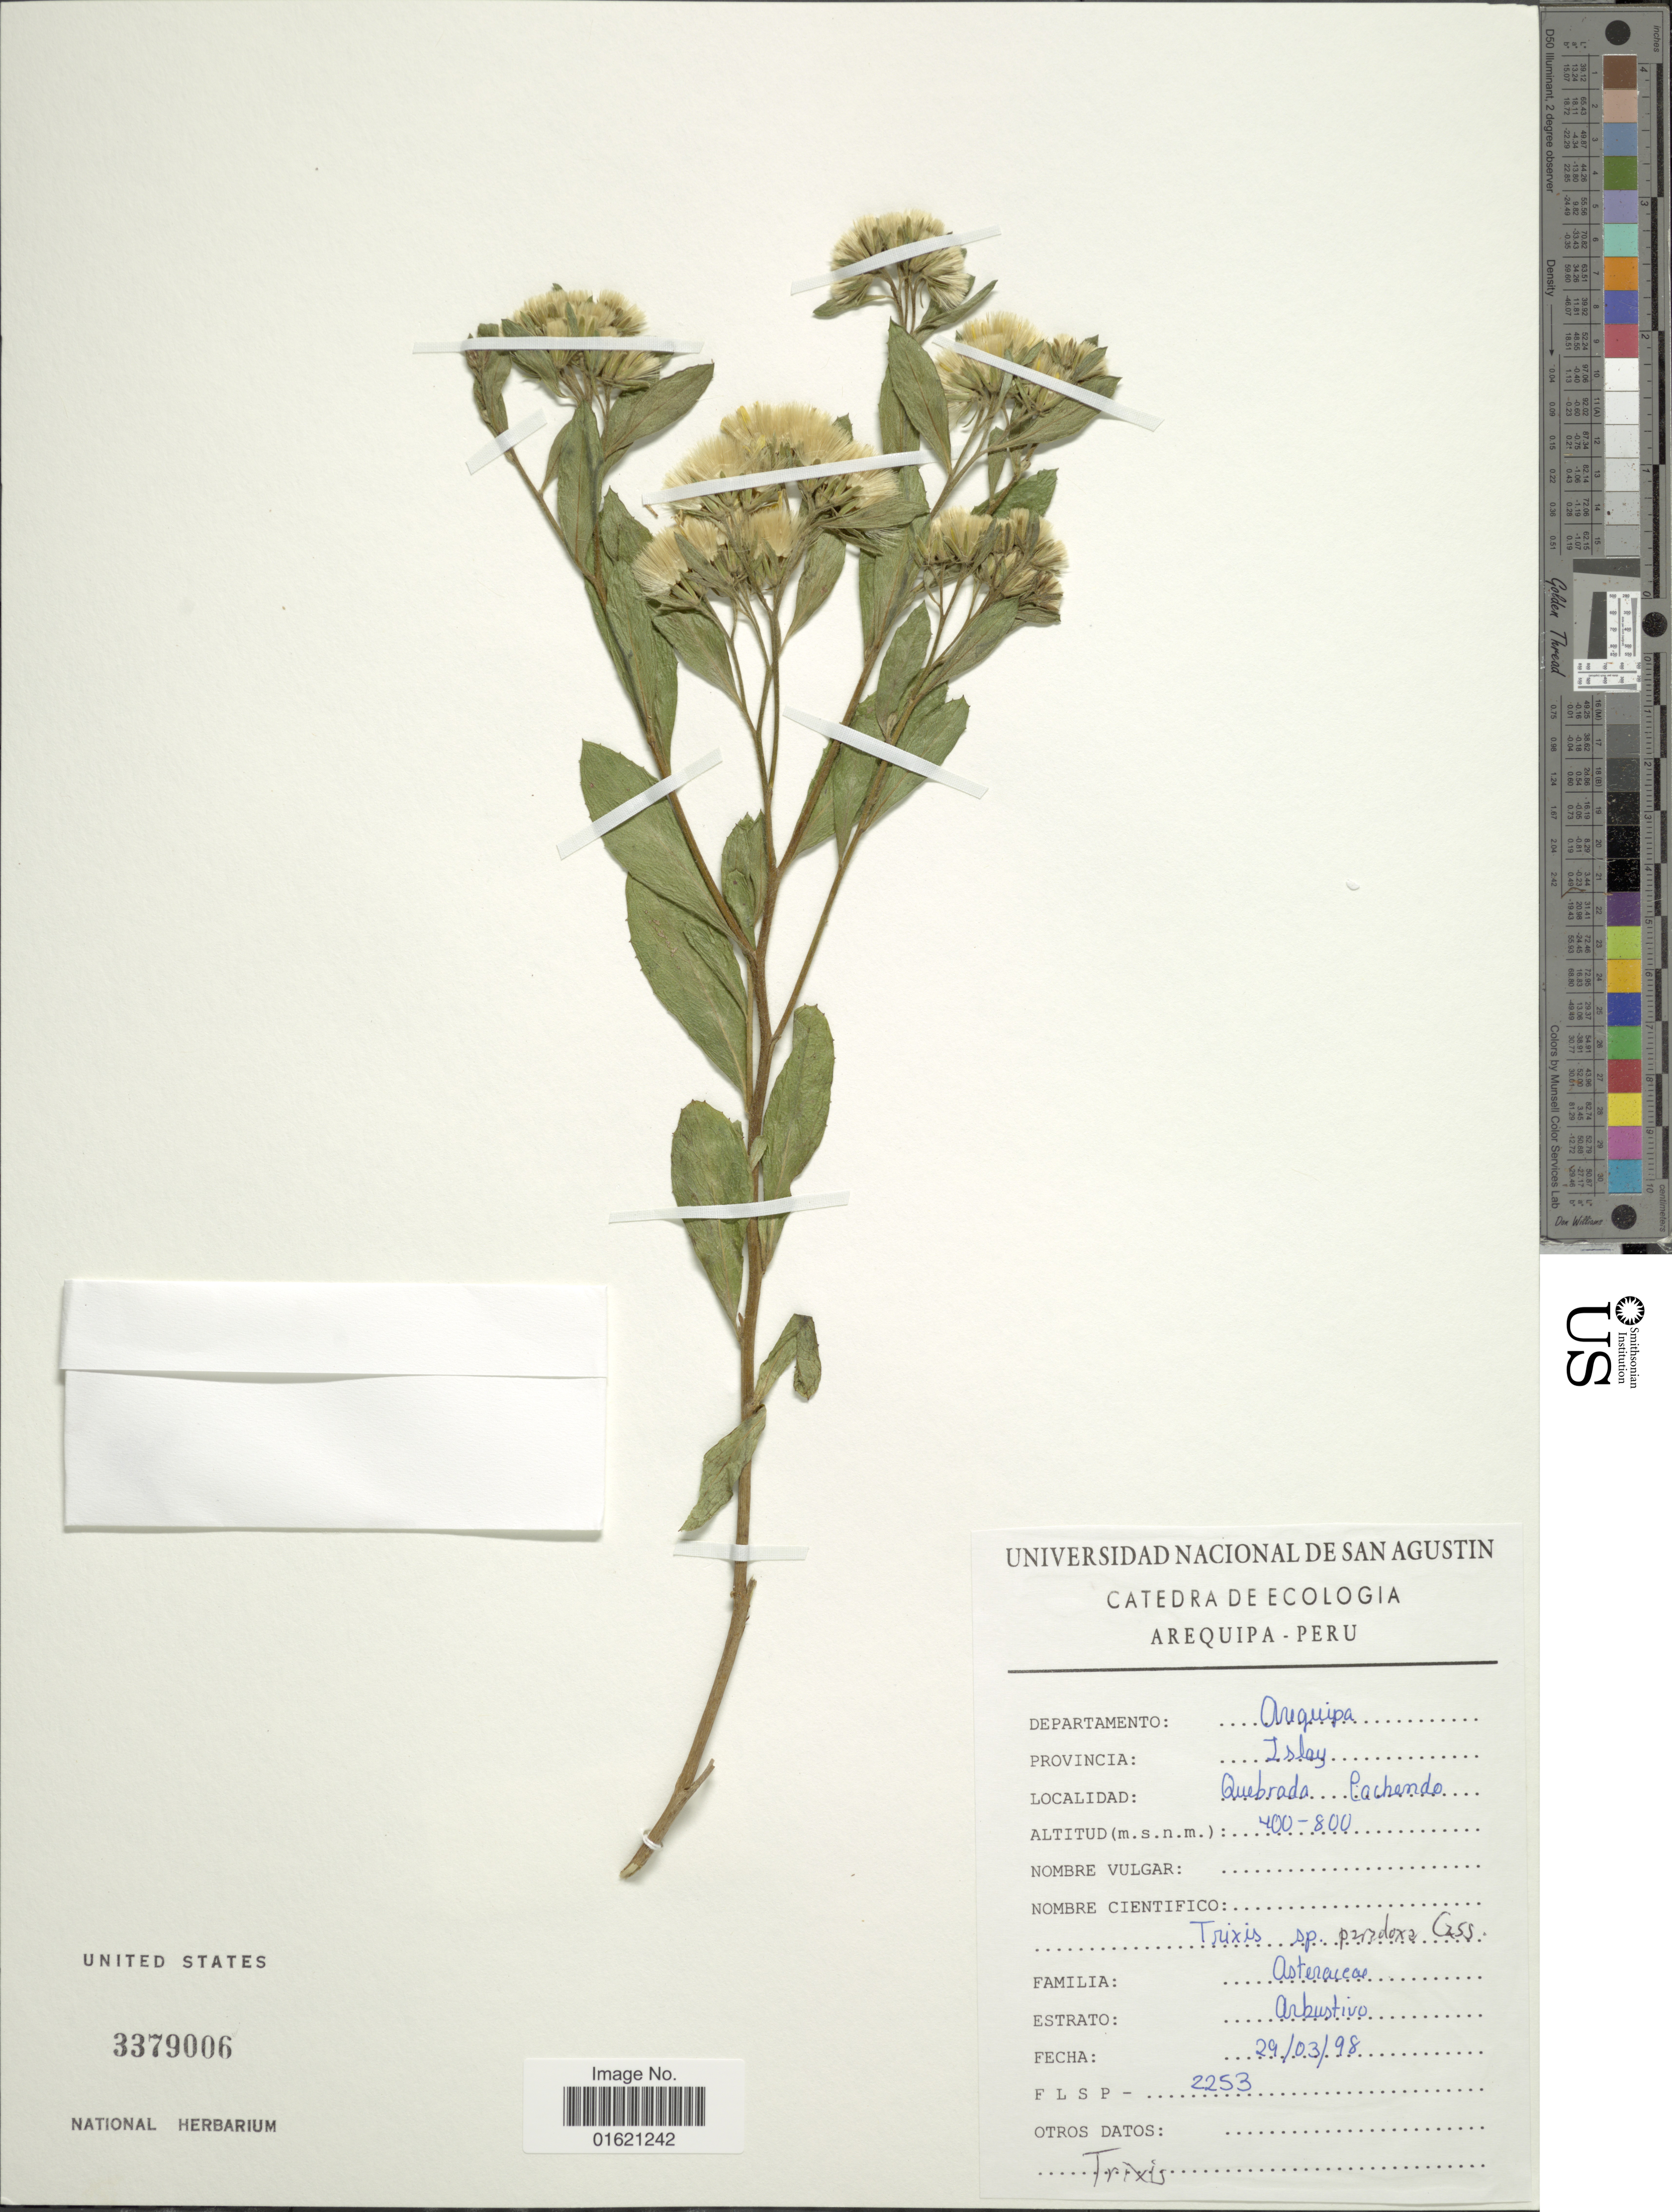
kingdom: Plantae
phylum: Tracheophyta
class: Magnoliopsida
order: Asterales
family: Asteraceae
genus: Trixis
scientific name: Trixis cacalioides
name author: (Kunth) D. Don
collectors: Universidad Nacional de Asuncion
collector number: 2253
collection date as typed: Transcribed d/m/y: 29/3/98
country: Peru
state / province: Arequipa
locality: Provincia Islay. Quebrada Cachendo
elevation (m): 400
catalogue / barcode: US 3379006